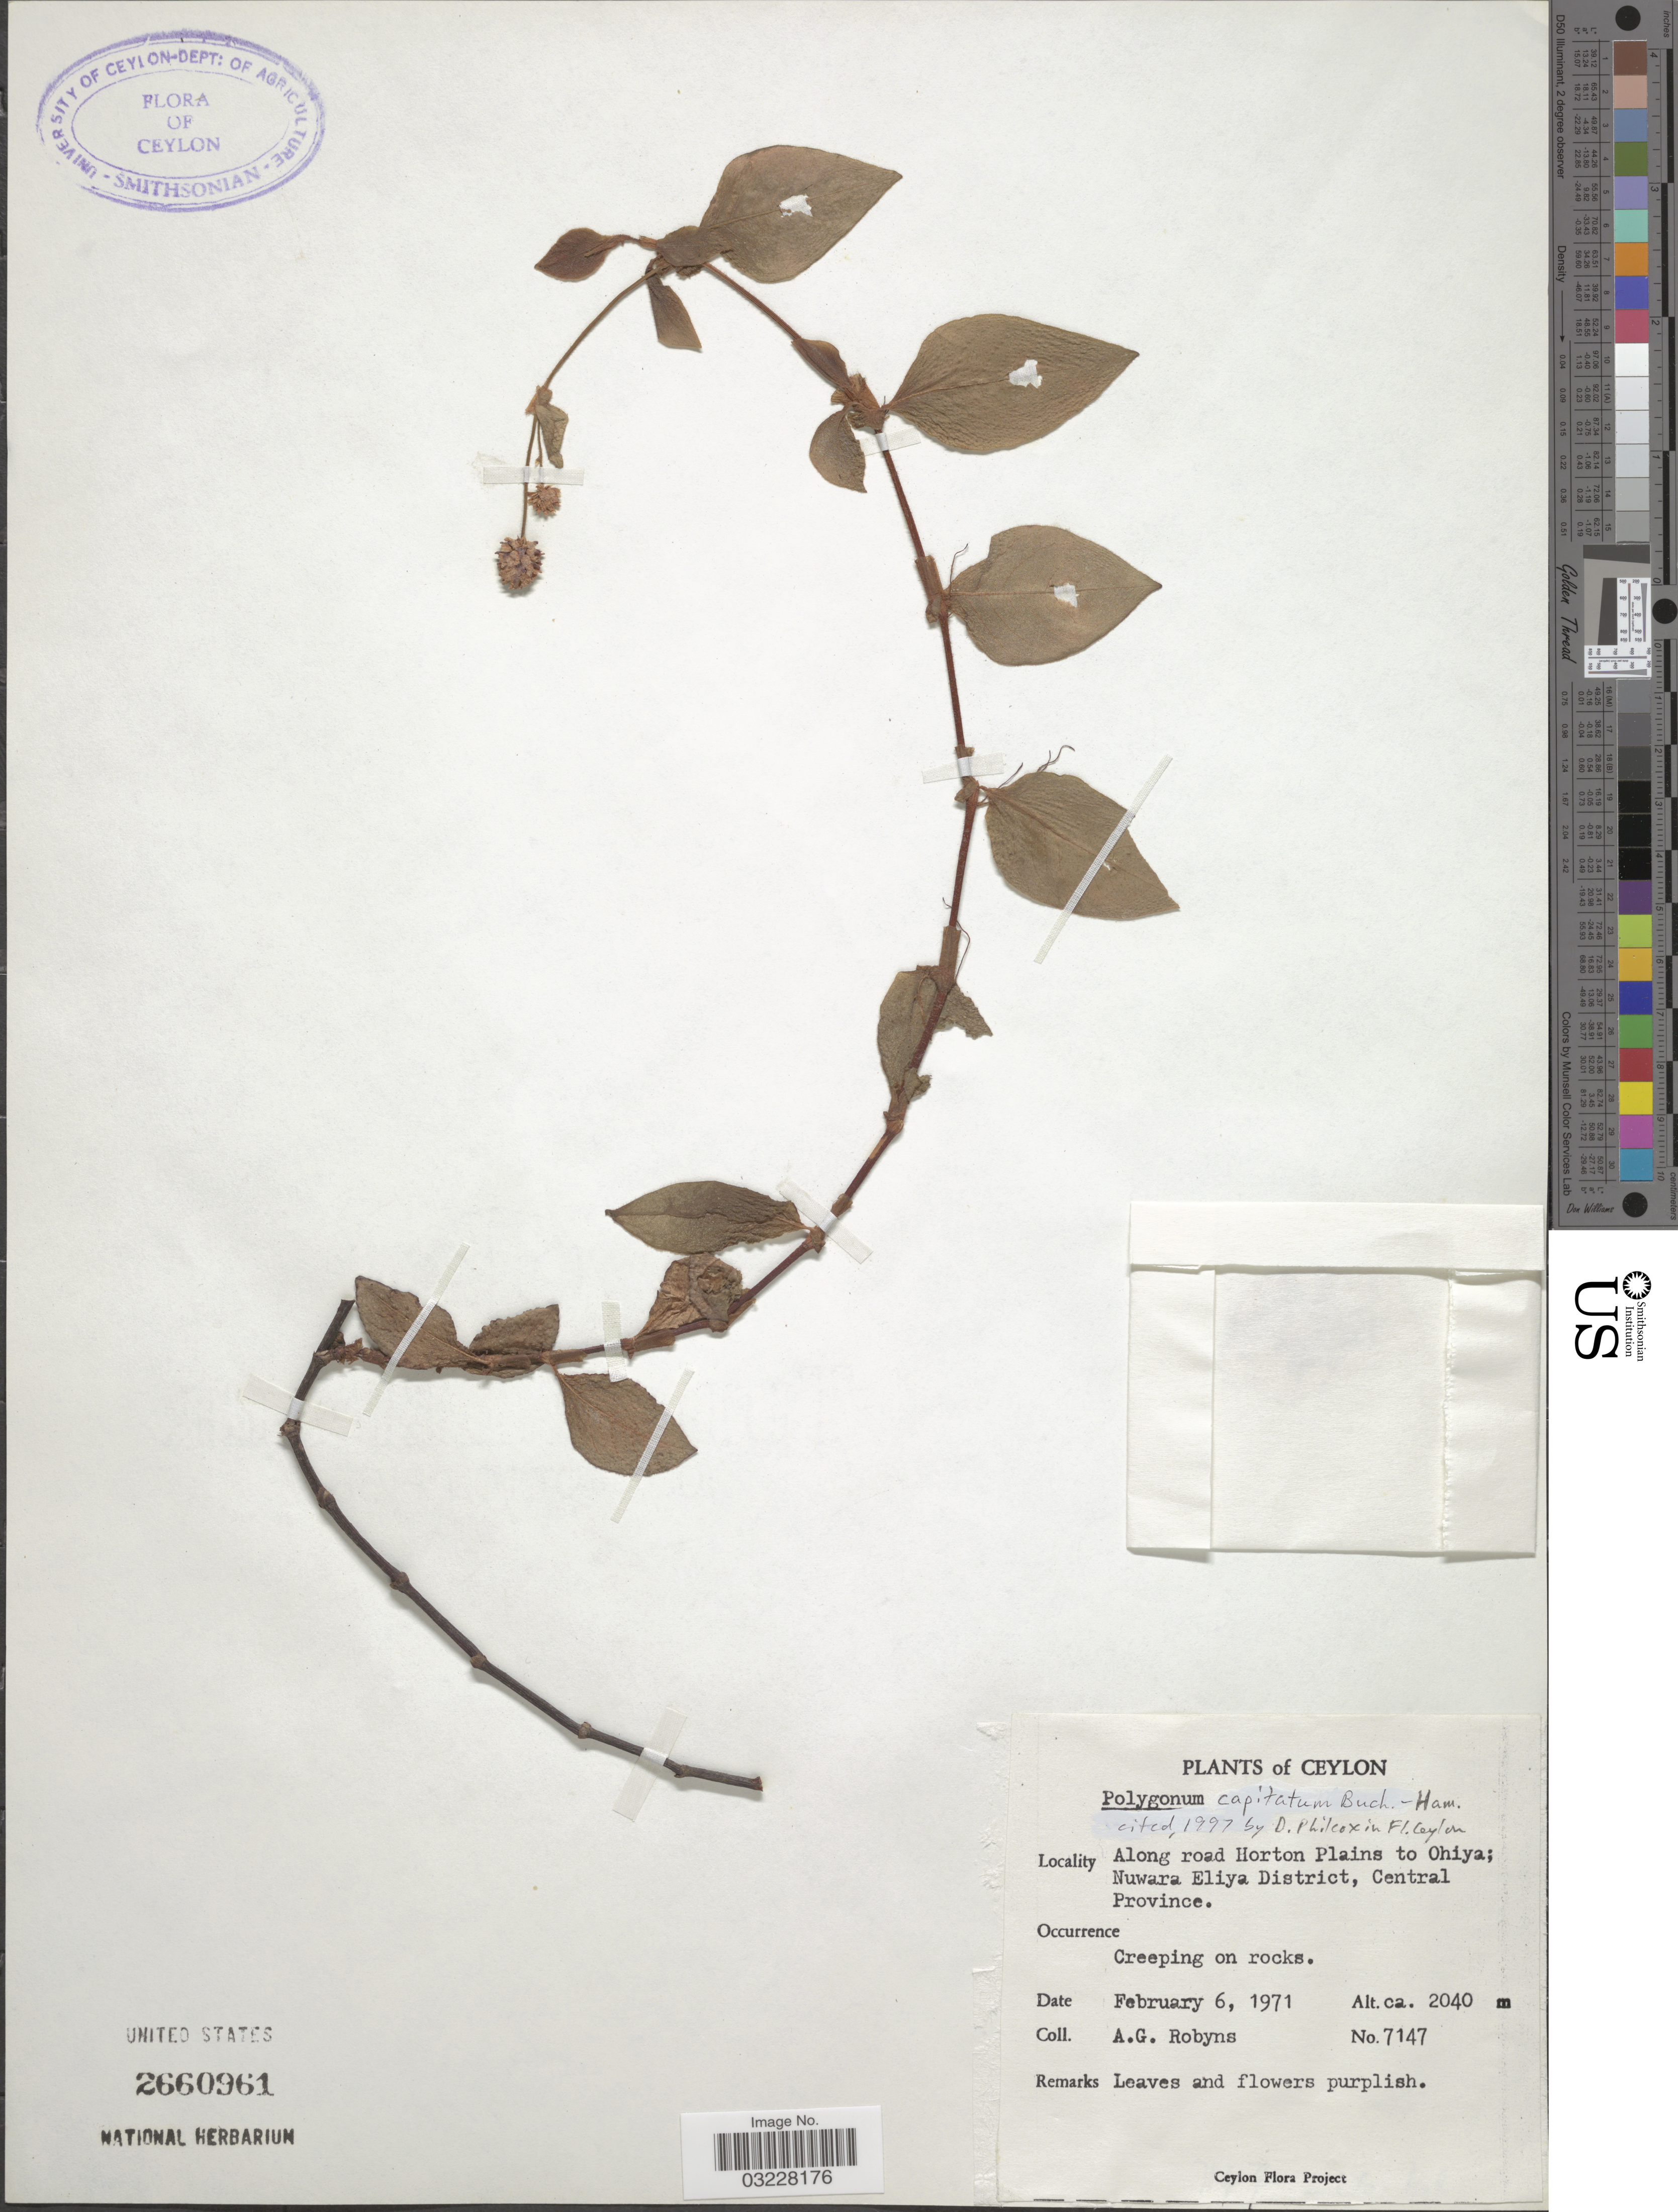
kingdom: Plantae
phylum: Tracheophyta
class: Magnoliopsida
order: Caryophyllales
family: Polygonaceae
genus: Polygonum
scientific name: Polygonum capitatum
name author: Buch.-Ham. ex D. Don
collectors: A. G. Robyns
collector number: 7147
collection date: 1971-02-06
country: Sri Lanka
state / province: Central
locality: Ceylon. Along road Horton Plains to Ohiya; Nuwara Eliya District.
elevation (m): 2040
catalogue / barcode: US 2660961